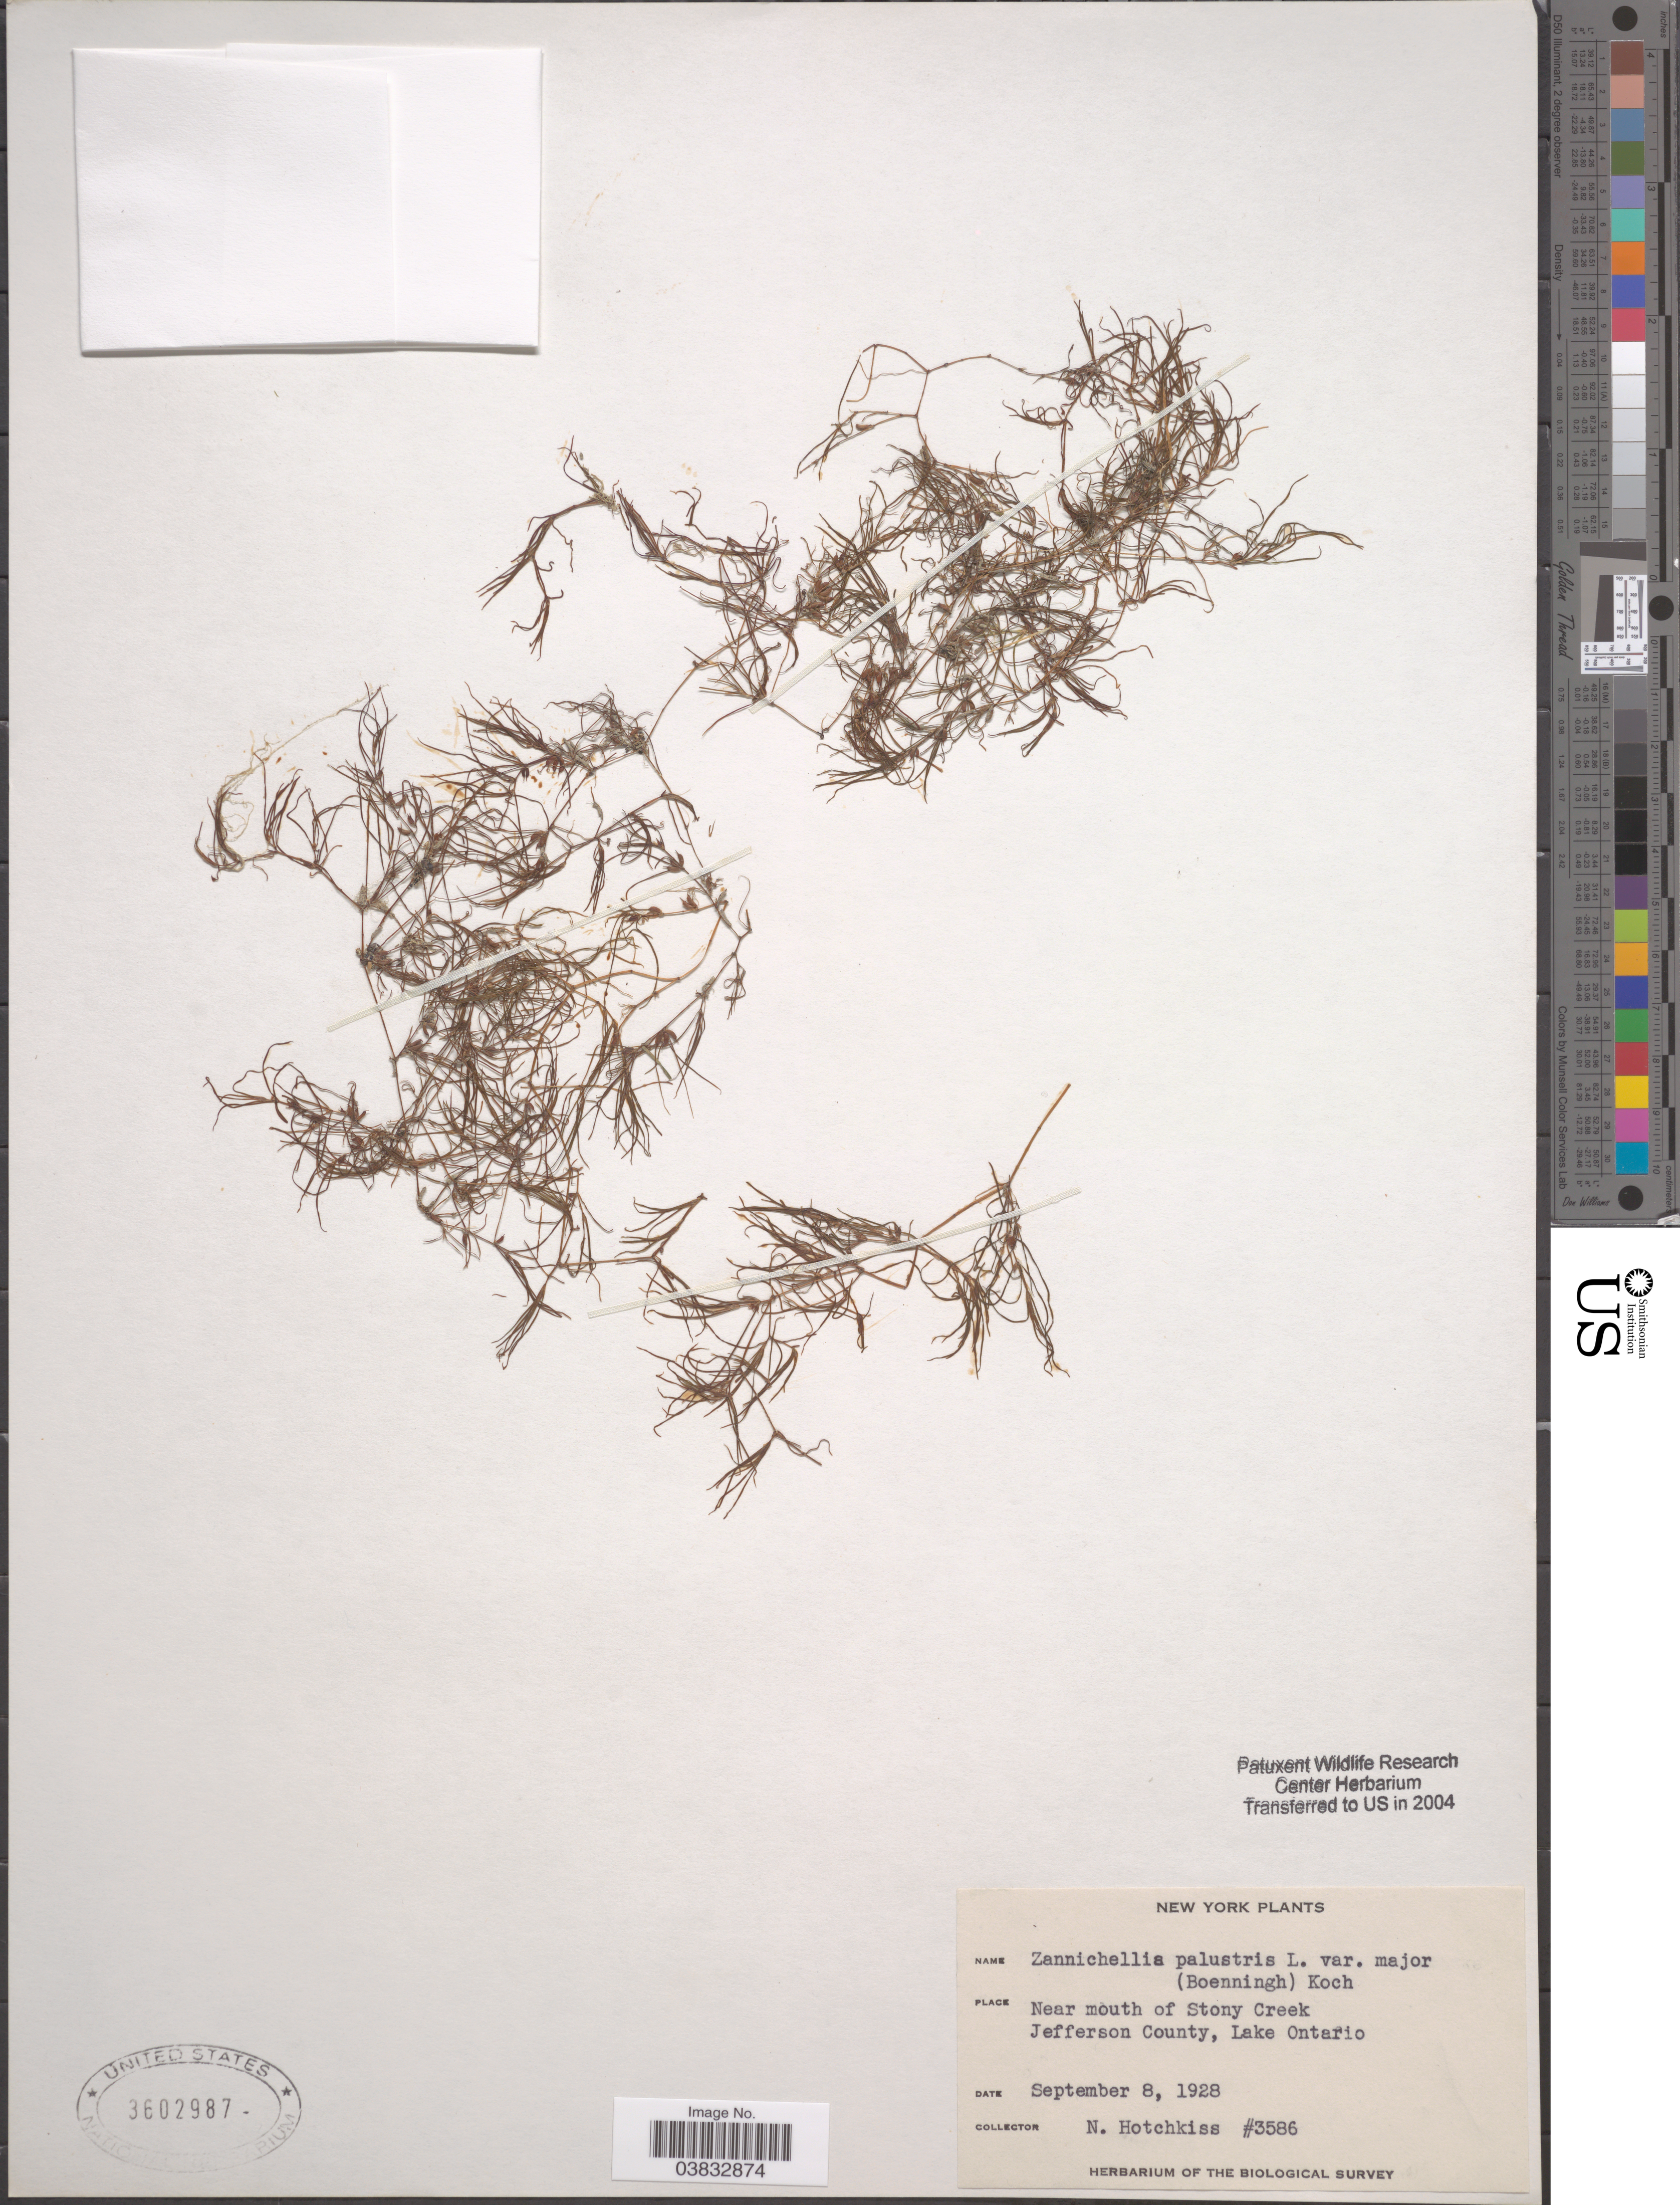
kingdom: Plantae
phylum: Tracheophyta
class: Liliopsida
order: Alismatales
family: Potamogetonaceae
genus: Zannichellia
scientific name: Zannichellia palustris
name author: L.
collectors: N. Hotchkiss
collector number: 3586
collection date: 1928-09-08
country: United States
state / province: New York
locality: Near mouth of Stony Creek, Jefferson County, Lake Ontario.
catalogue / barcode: US 3602987